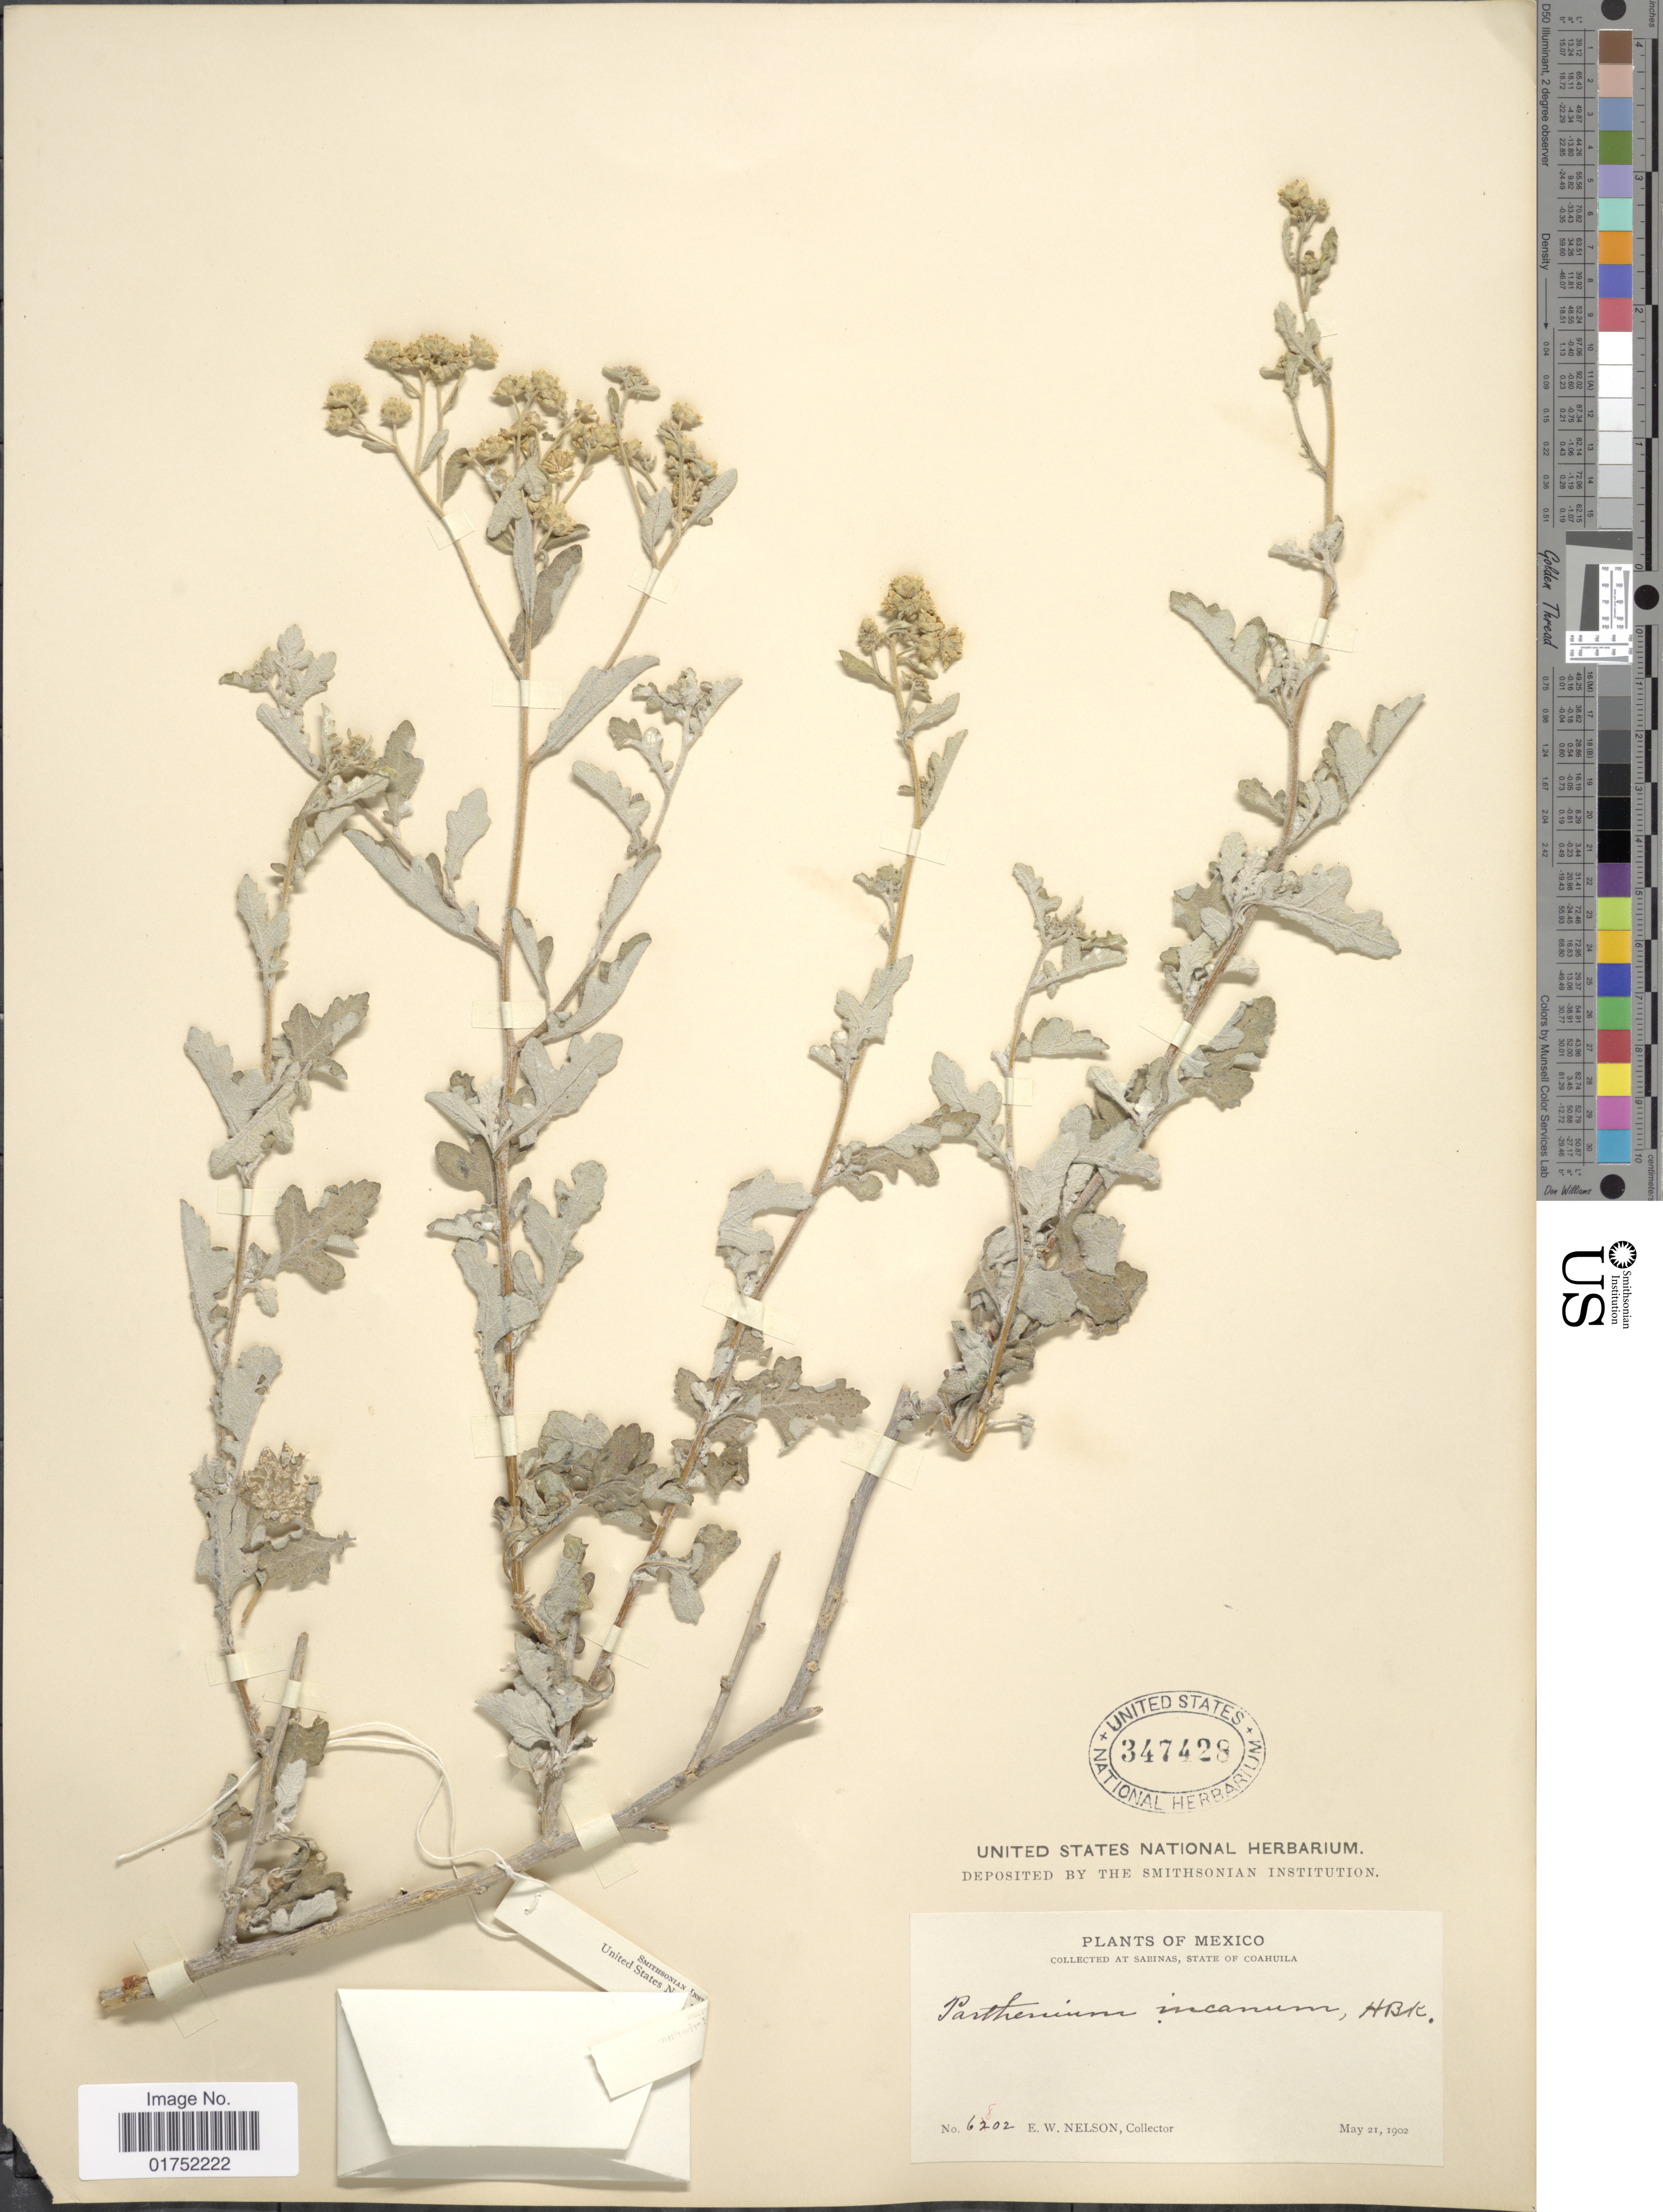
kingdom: Plantae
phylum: Tracheophyta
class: Magnoliopsida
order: Asterales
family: Asteraceae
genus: Parthenium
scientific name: Parthenium incanum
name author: Kunth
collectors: E. W. Nelson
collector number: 6802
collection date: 1902-05-21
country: Mexico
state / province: Coahuila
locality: Sabinas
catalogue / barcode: US 347428